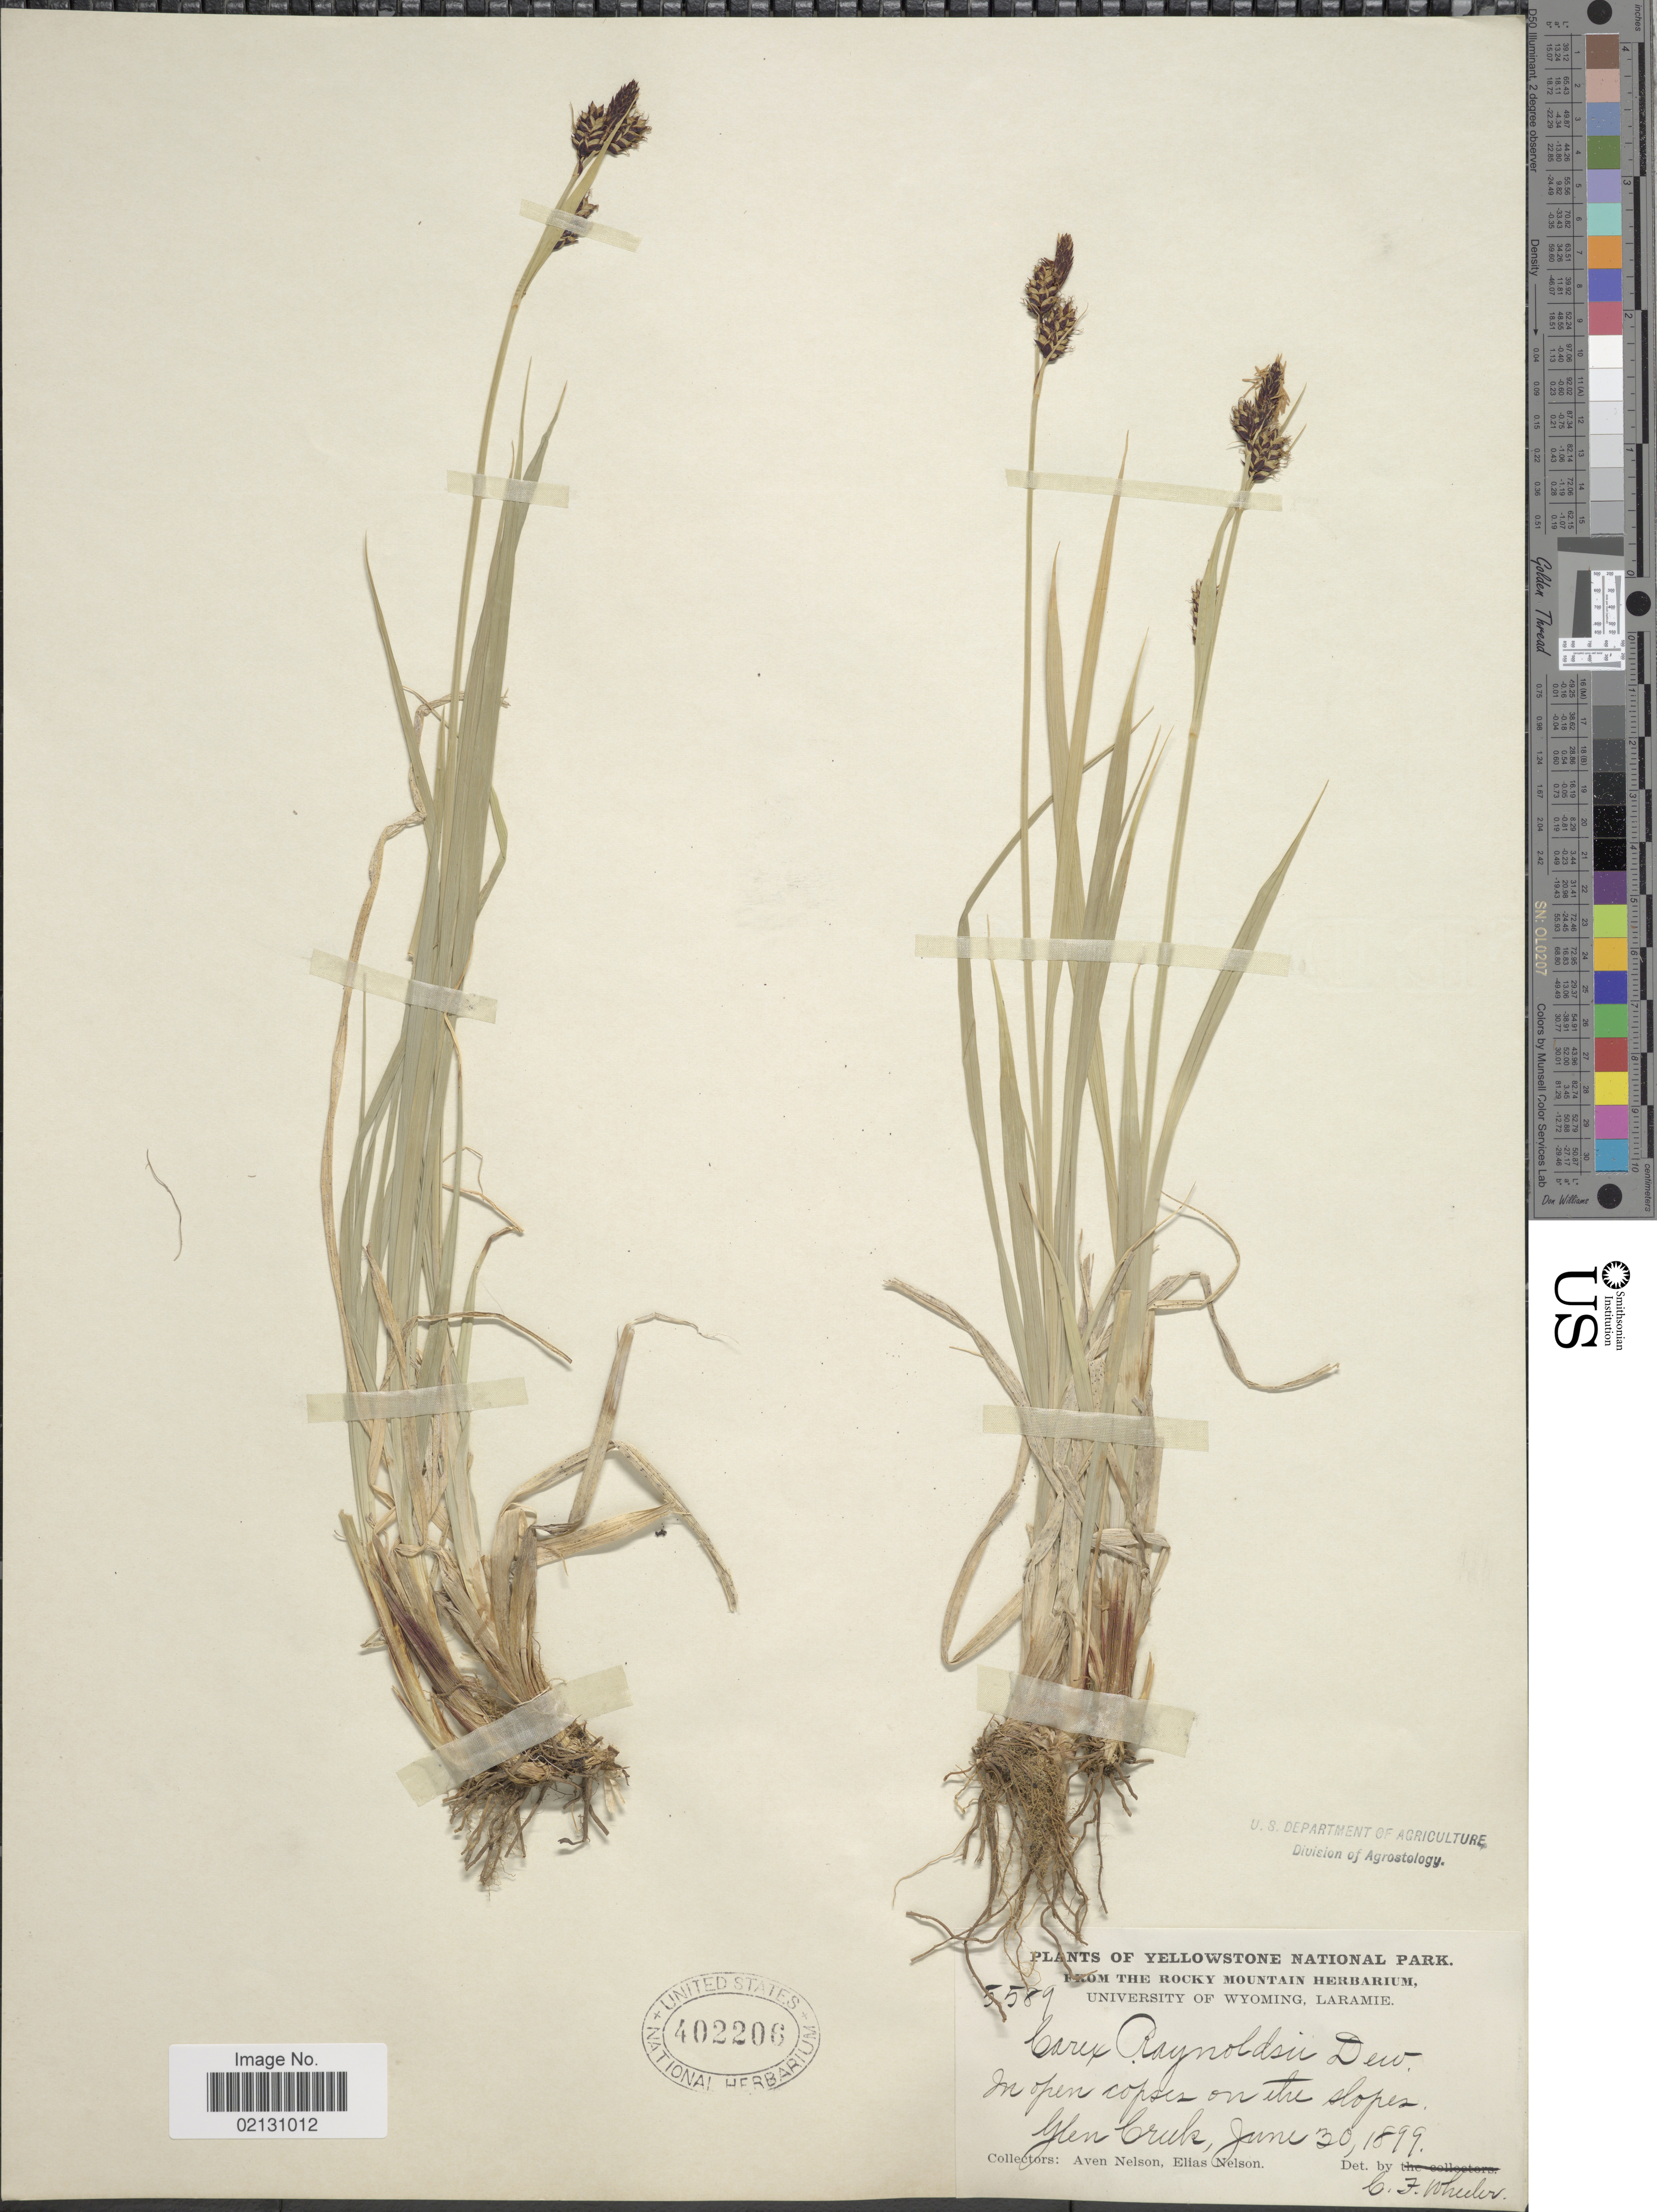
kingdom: Plantae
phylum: Tracheophyta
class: Liliopsida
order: Poales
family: Cyperaceae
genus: Carex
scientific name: Carex raynoldsii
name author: Dewey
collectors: A. Nelson & E. Nelson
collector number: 5589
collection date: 1899-06-30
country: United States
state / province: Wyoming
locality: Yellowstone National Park, In open copses on the slopes Glen Creek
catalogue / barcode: US 402206